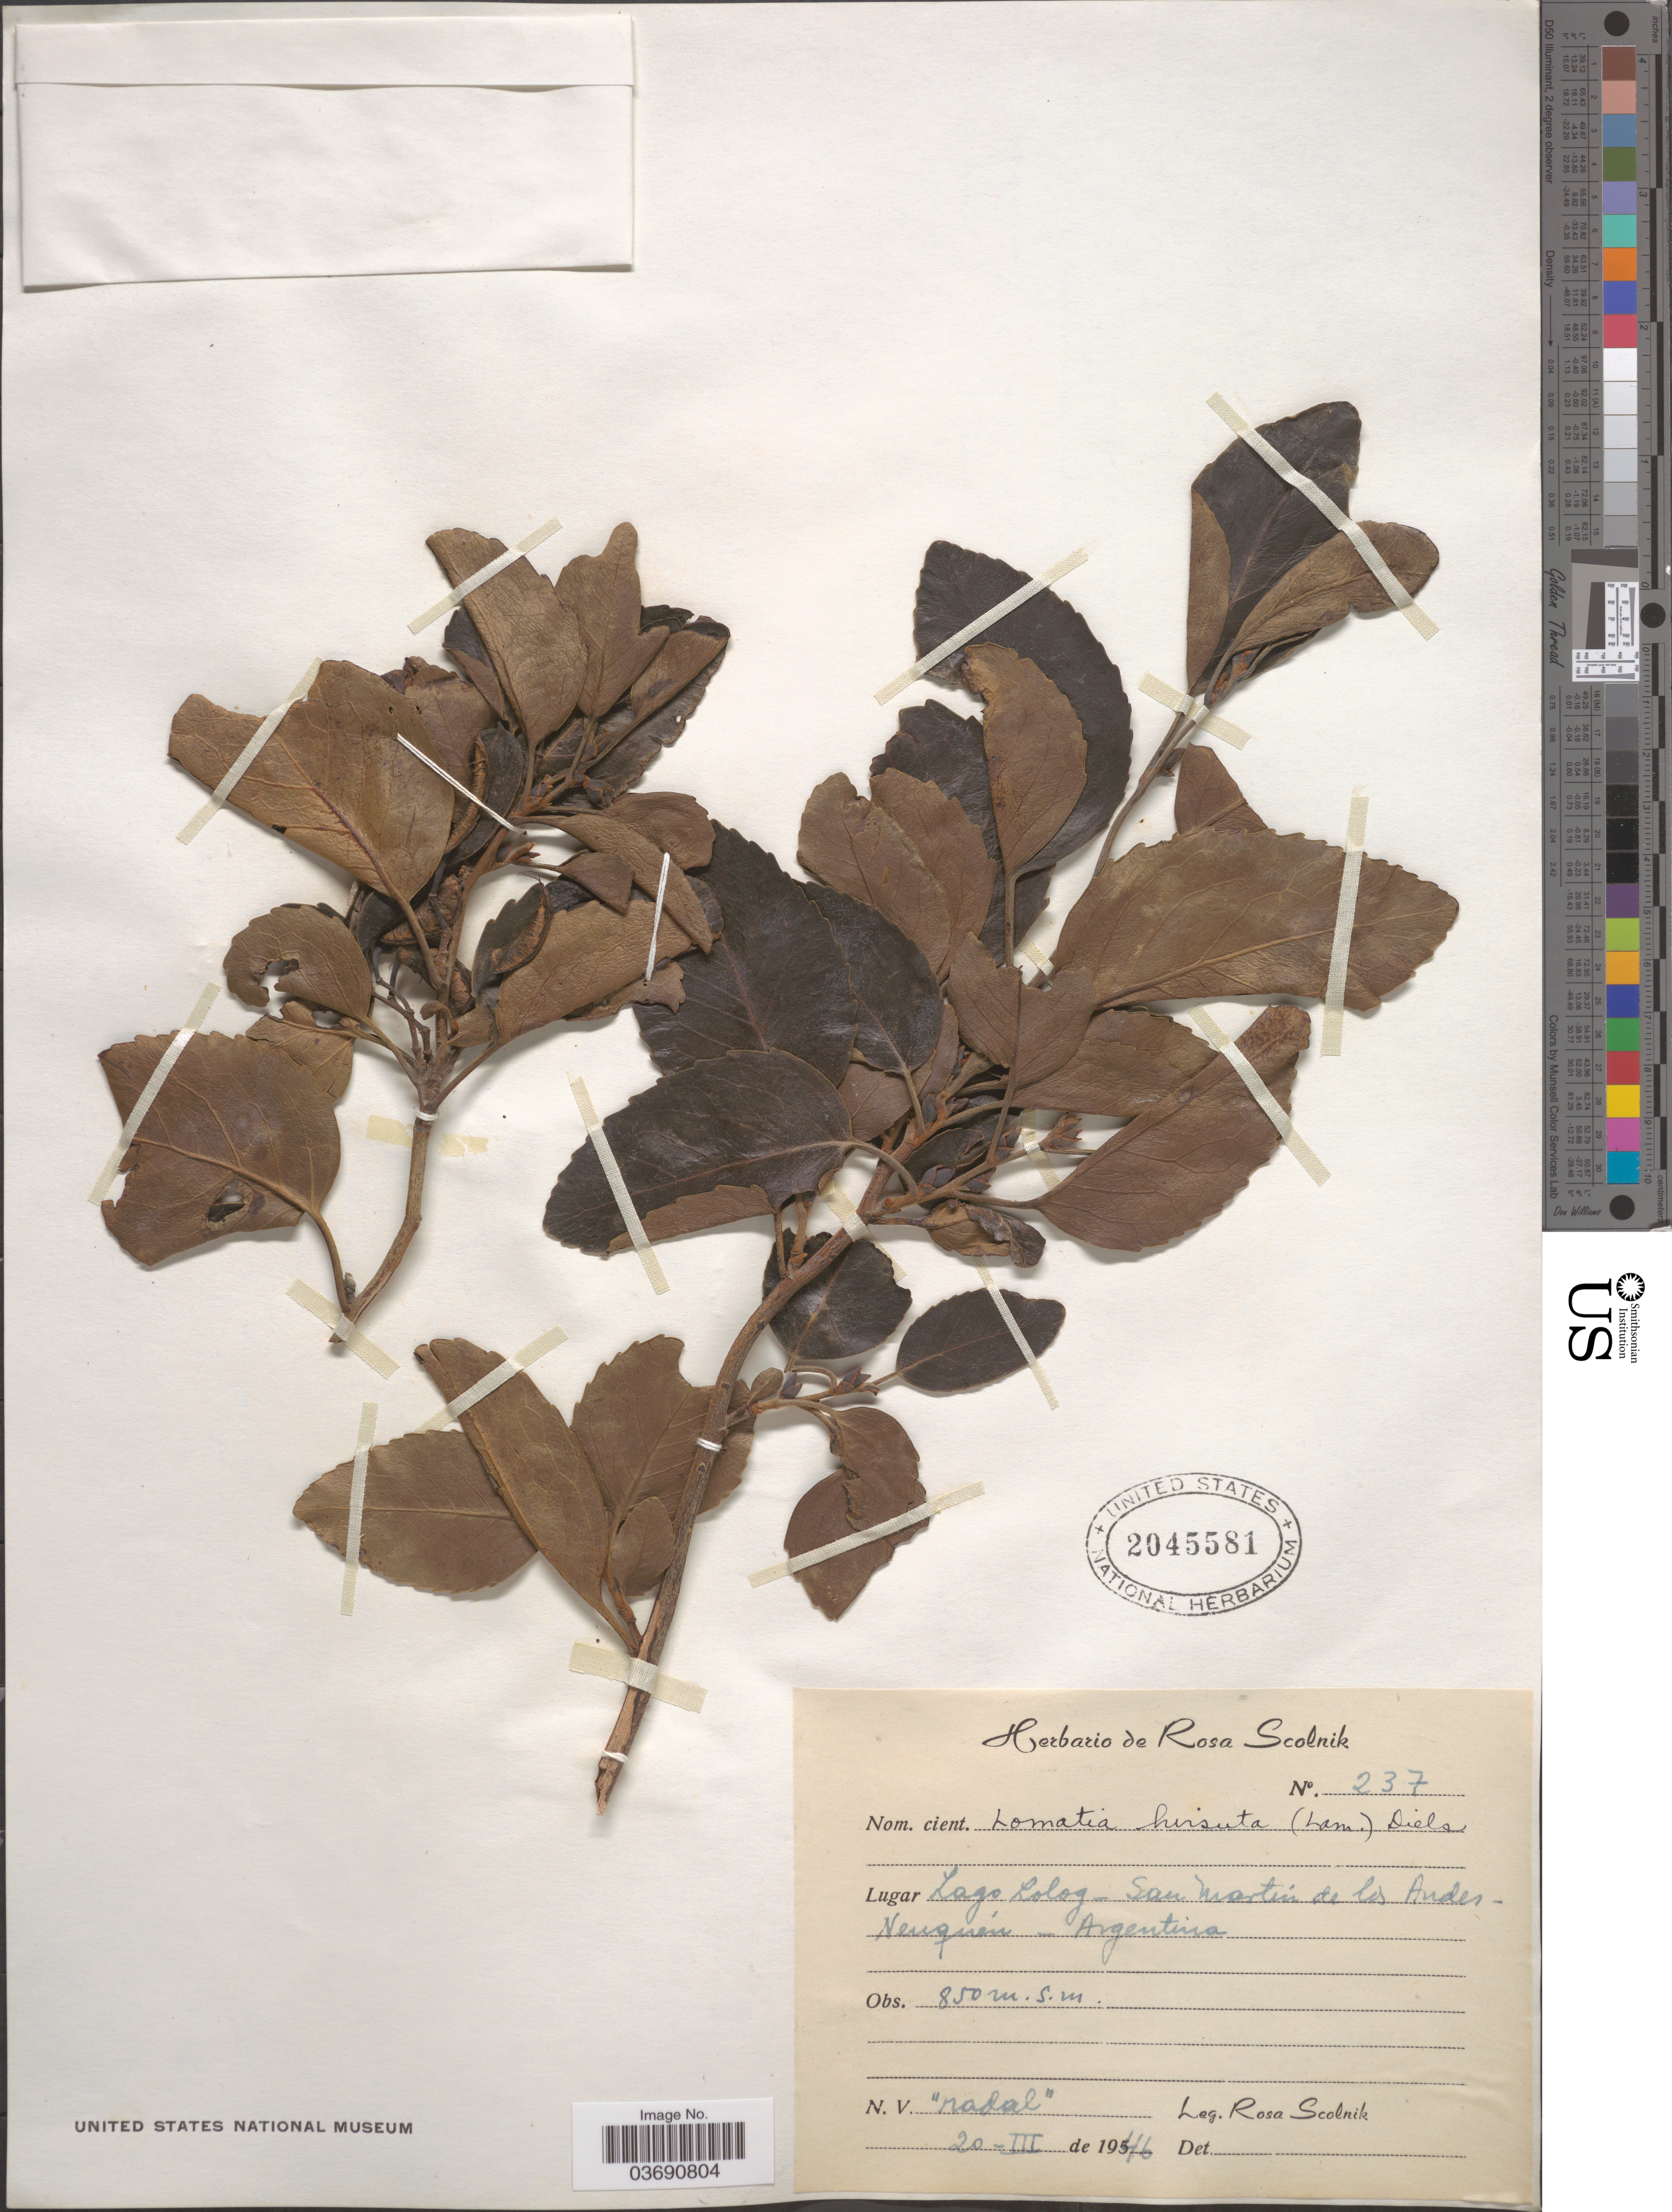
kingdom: Plantae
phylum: Tracheophyta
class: Magnoliopsida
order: Proteales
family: Proteaceae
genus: Lomatia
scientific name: Lomatia hirsuta subsp. hirsuta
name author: (Lam.) Diels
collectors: R. Scolnik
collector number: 237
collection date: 1946-03-20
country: Argentina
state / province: Neuquen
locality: Lugar Lago Rolog [interpreted] - San Martín de los Andes-Neuquén.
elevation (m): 850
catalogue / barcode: US 2045581